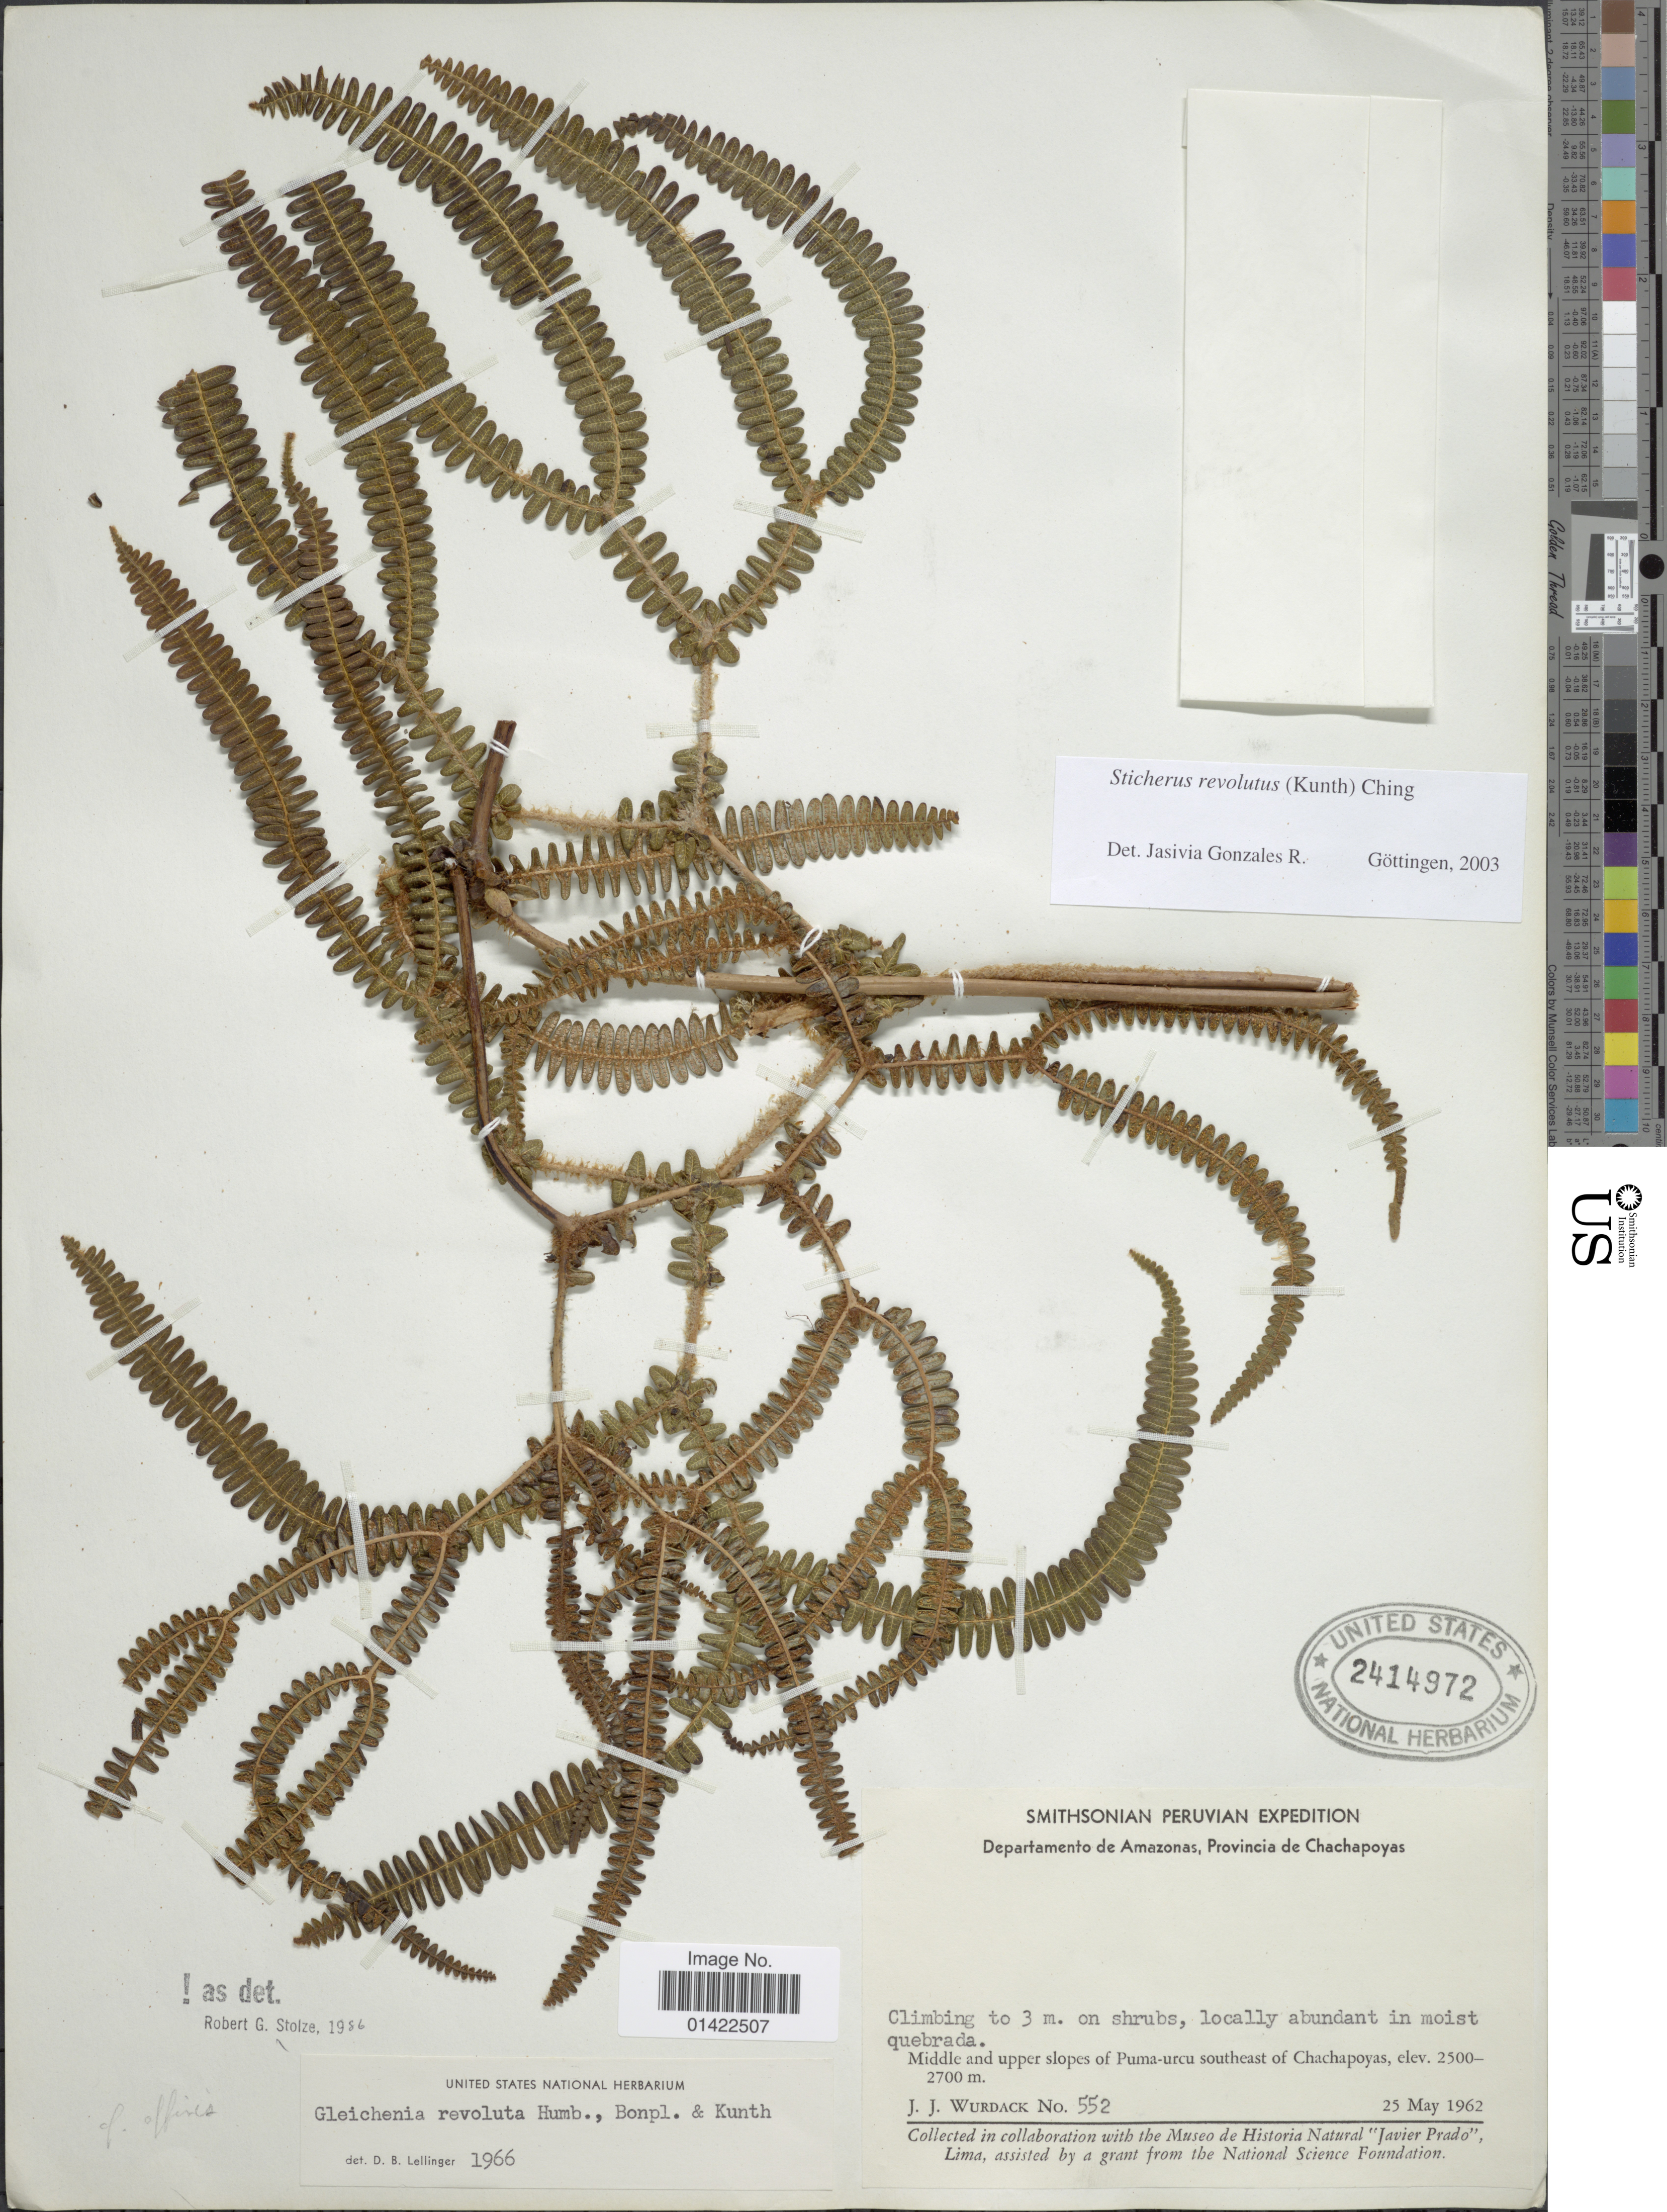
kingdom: Plantae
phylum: Tracheophyta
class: Polypodiopsida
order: Gleicheniales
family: Gleicheniaceae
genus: Sticherus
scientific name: Sticherus revolutus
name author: (Kunth) Ching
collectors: J. J. Wurdack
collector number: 552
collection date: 1962-05-25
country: Peru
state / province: Amazonas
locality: Provincia de Chachapoyas, Middle and upper slopes of Puma-urcu southeast of Chachapoyas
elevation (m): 2500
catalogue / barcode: US 2414972